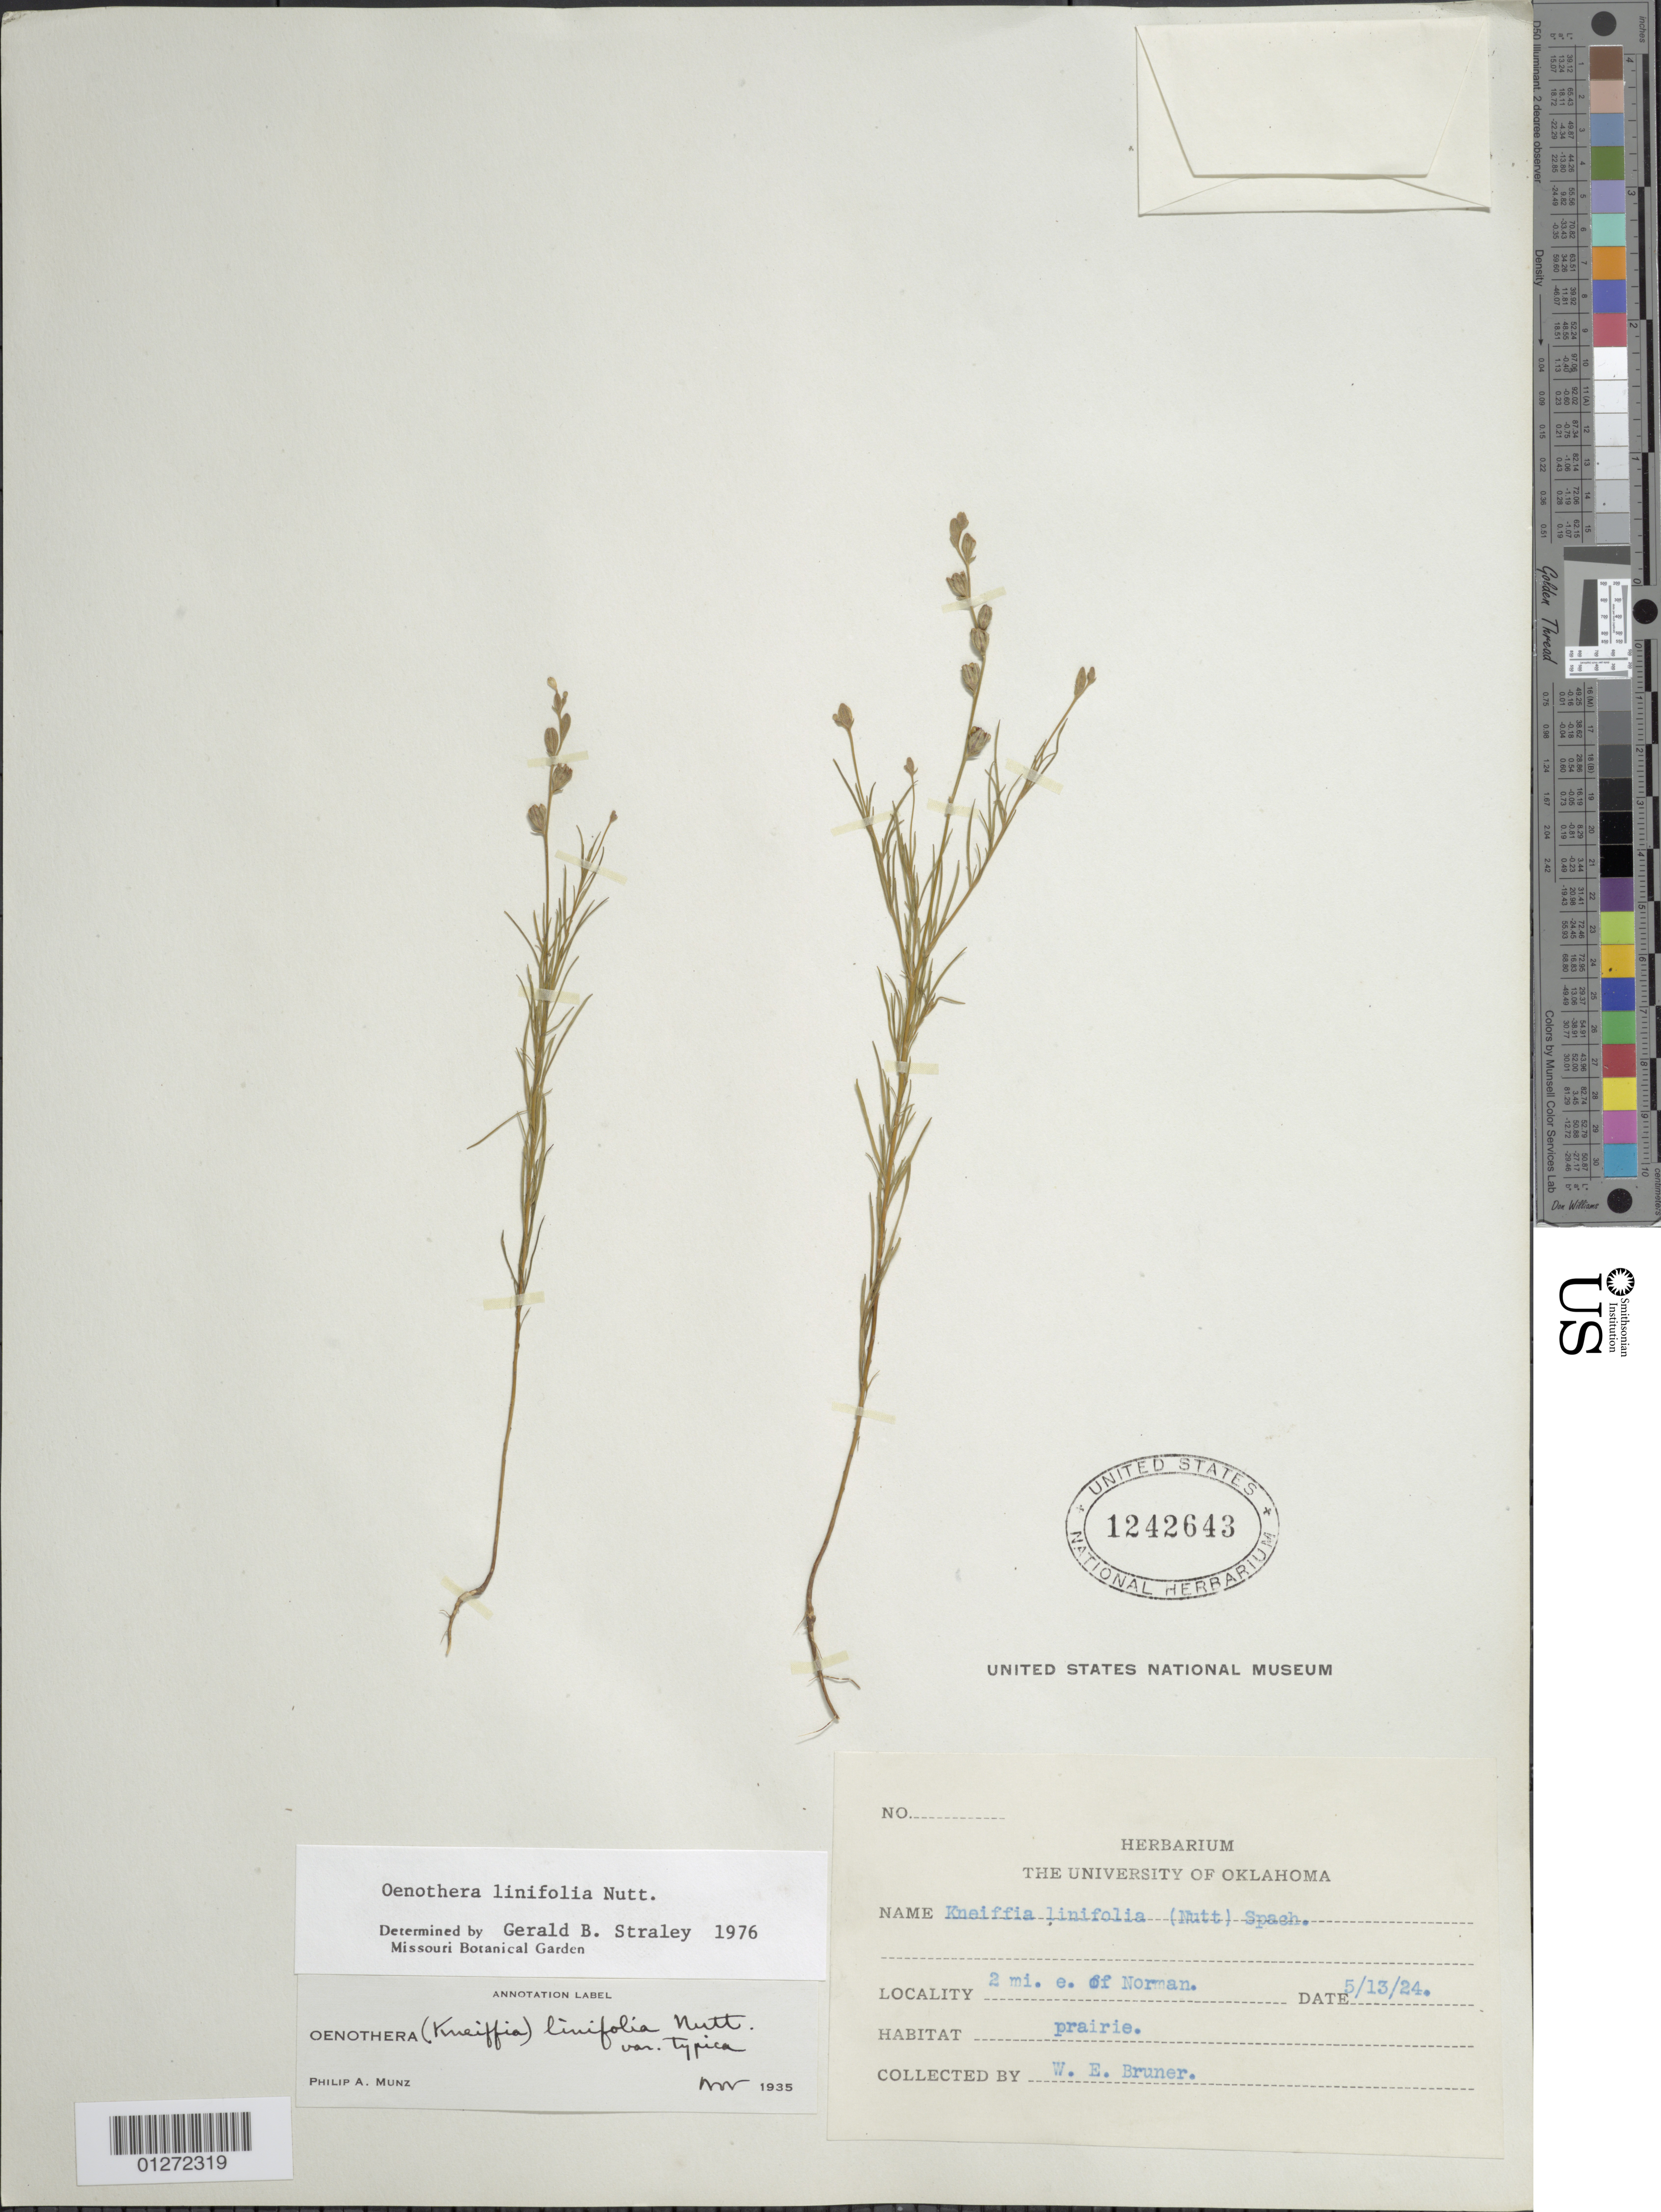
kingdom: Plantae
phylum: Tracheophyta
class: Magnoliopsida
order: Myrtales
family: Onagraceae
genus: Oenothera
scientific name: Oenothera linifolia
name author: Nutt.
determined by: Straley, G. B.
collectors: W. Bruner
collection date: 1924-05-13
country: United States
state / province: Oklahoma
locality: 3 mi E of Norman.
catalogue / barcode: US 1242643